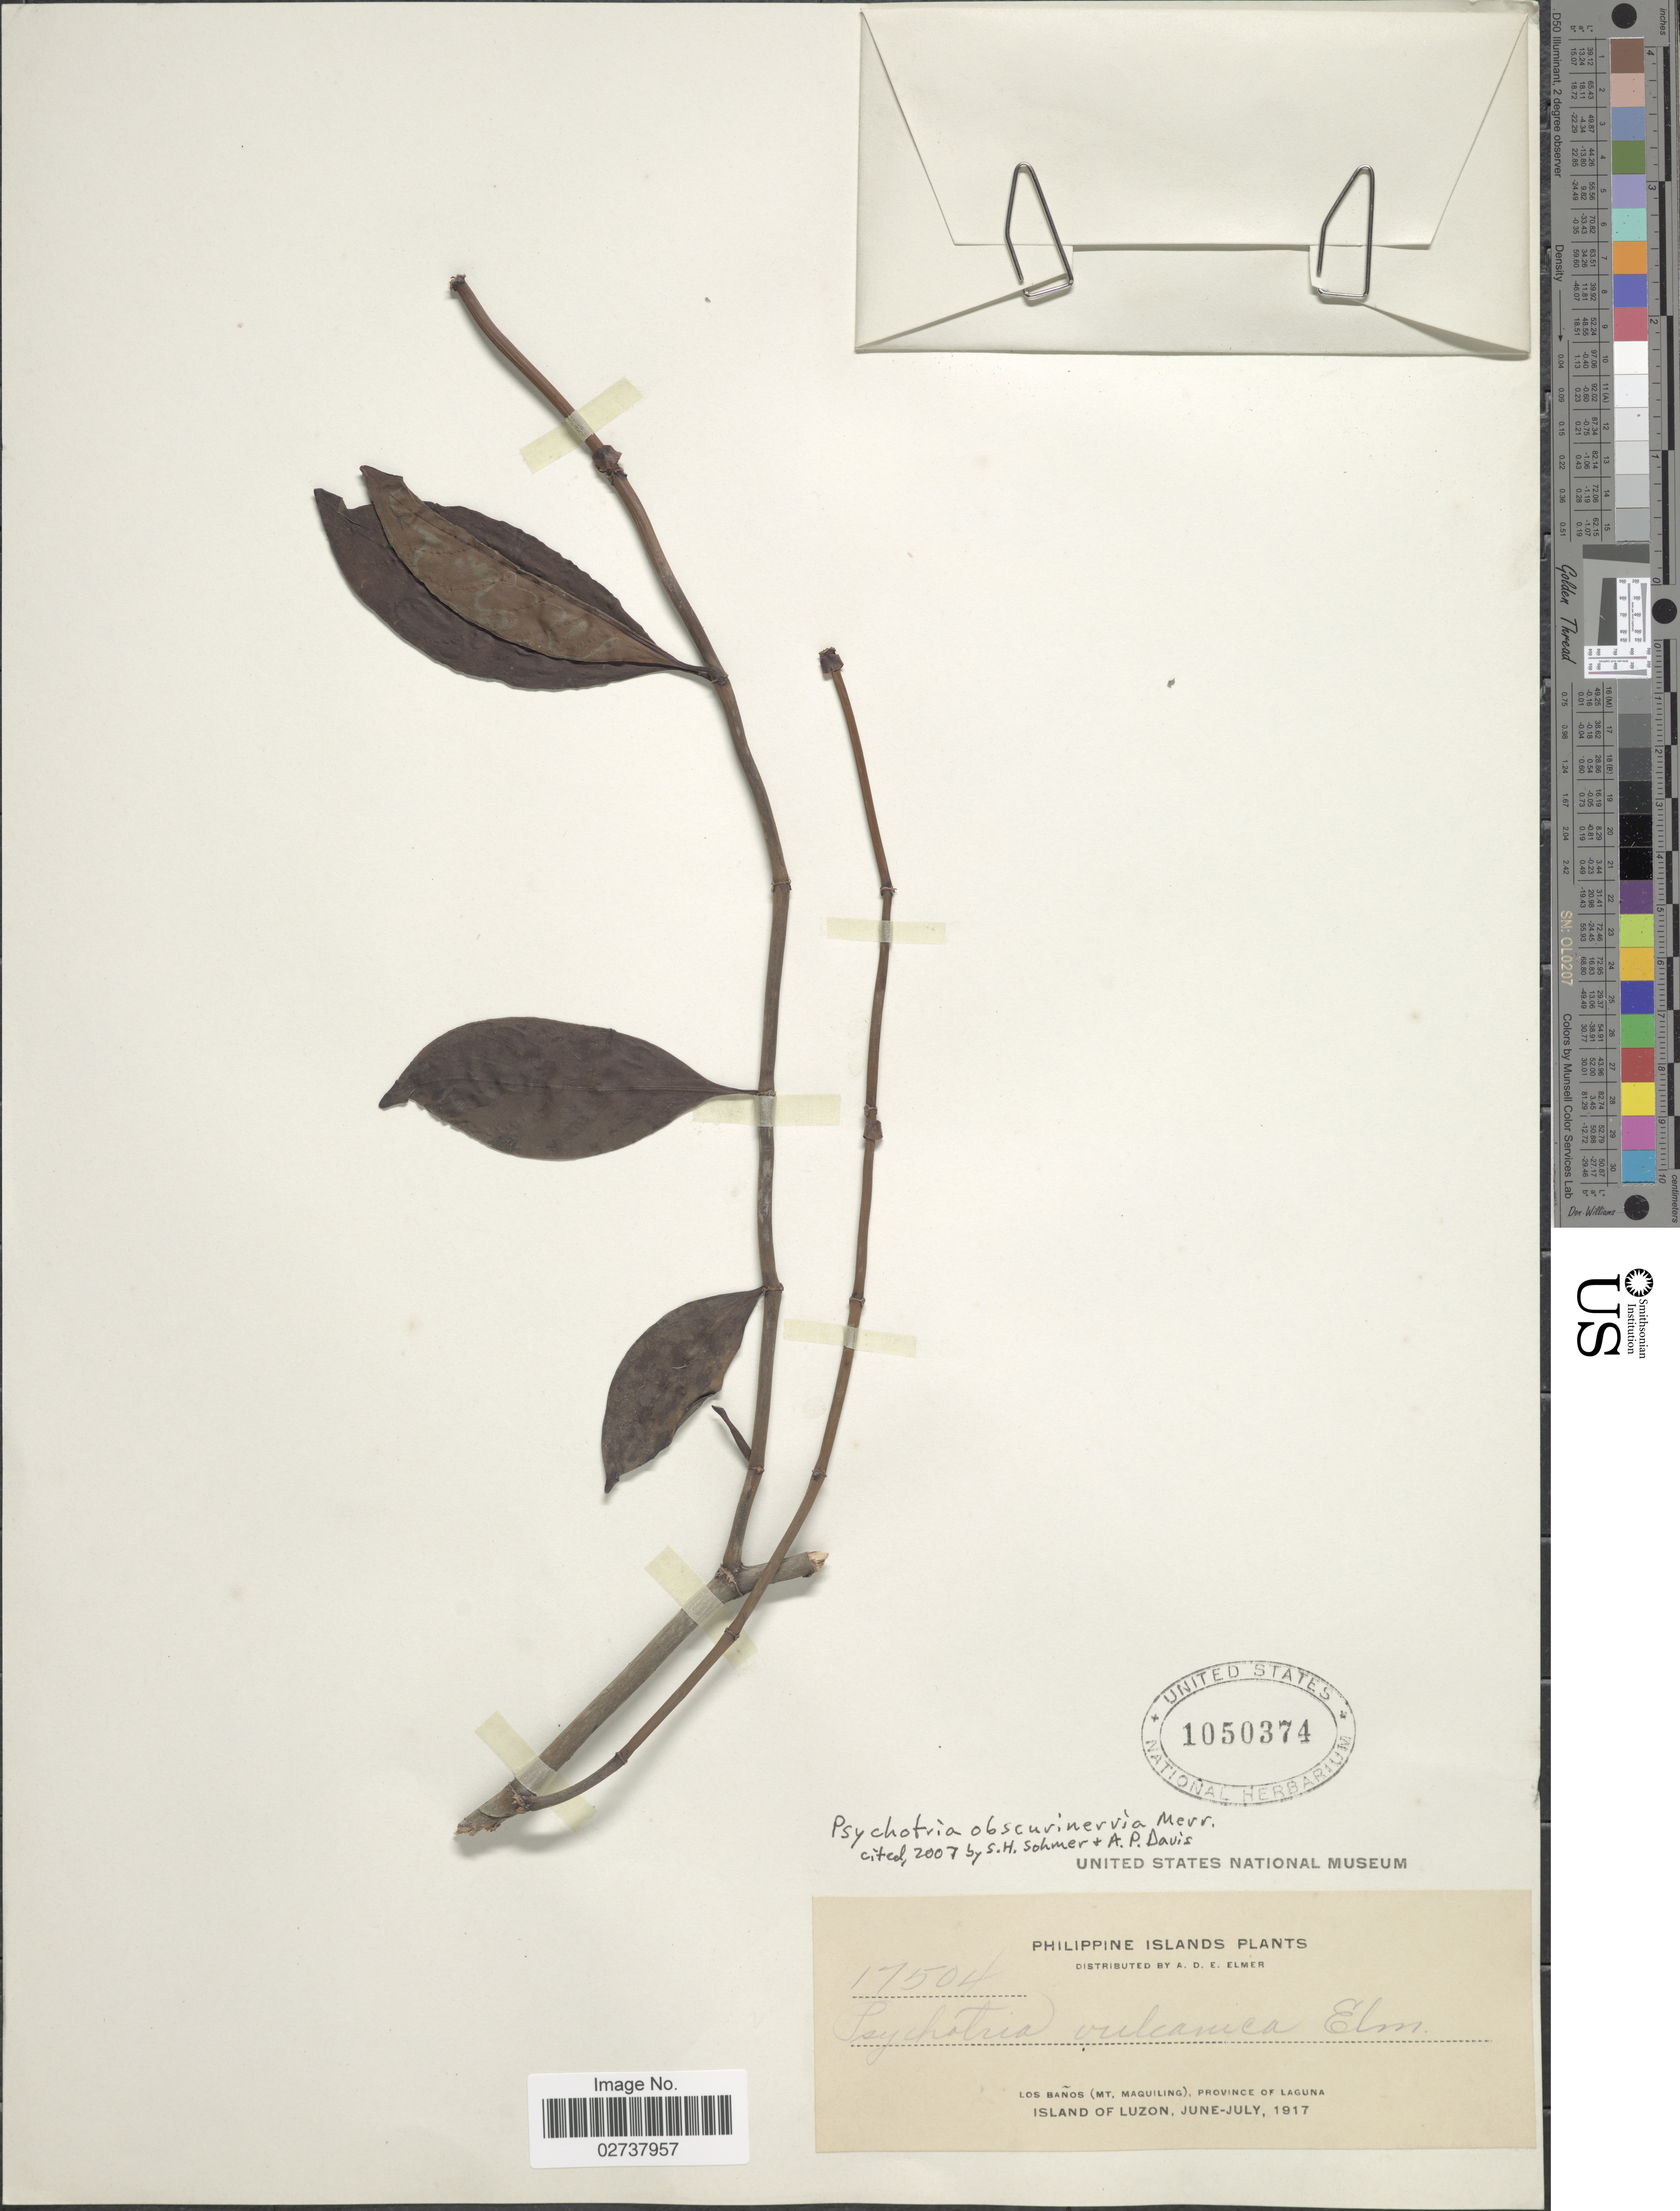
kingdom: Plantae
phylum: Tracheophyta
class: Magnoliopsida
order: Gentianales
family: Rubiaceae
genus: Psychotria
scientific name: Psychotria obscurinervia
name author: Merr.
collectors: A. D. E. Elmer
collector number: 17504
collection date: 1917-06/1917-07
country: Philippines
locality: Los Banos (Mt. Maquiling), Province of Laguna, Island of Luzon.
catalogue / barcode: US 1050374